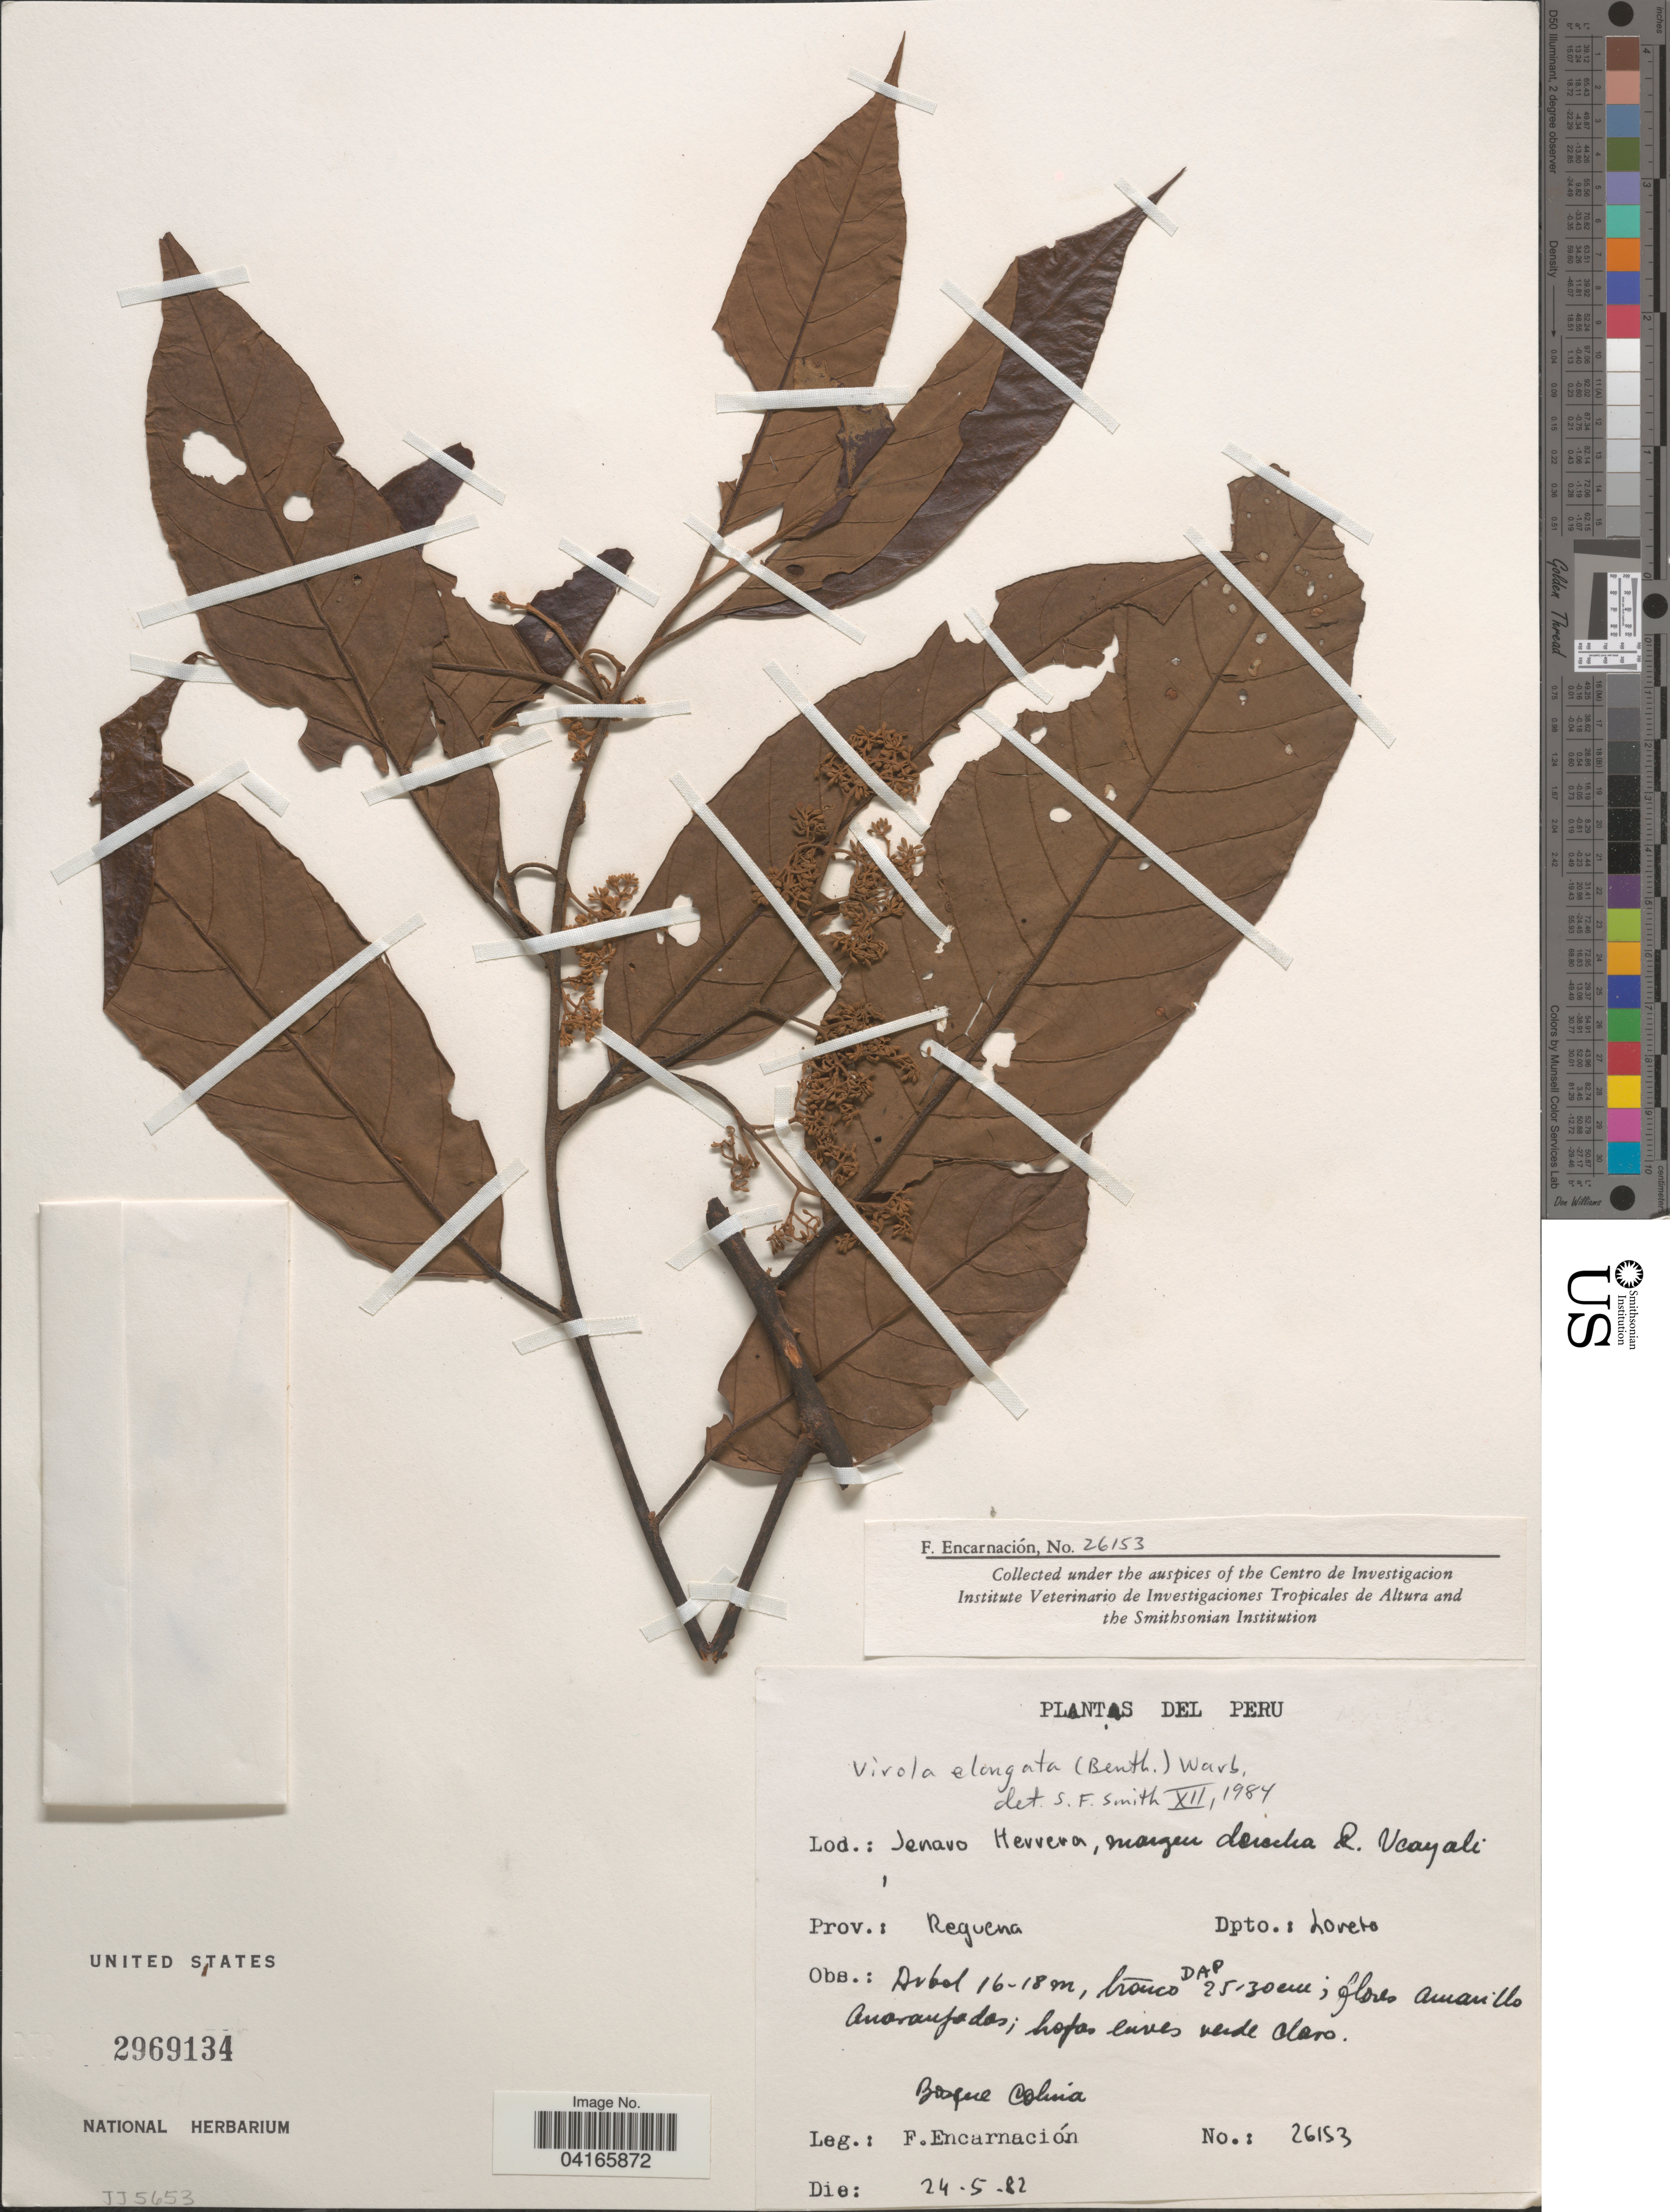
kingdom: Plantae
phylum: Tracheophyta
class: Magnoliopsida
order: Magnoliales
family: Myristicaceae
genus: Virola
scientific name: Virola elongata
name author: (Benth.) Warb.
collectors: F. Encarnación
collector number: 26153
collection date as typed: Transcribed d/m/y: 24/5/82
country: Peru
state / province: Loreto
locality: Jenavo Herrera, margen derecha R. Ucayali. Prov.: Requena. Dpto.: Loreto.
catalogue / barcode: US 2969134